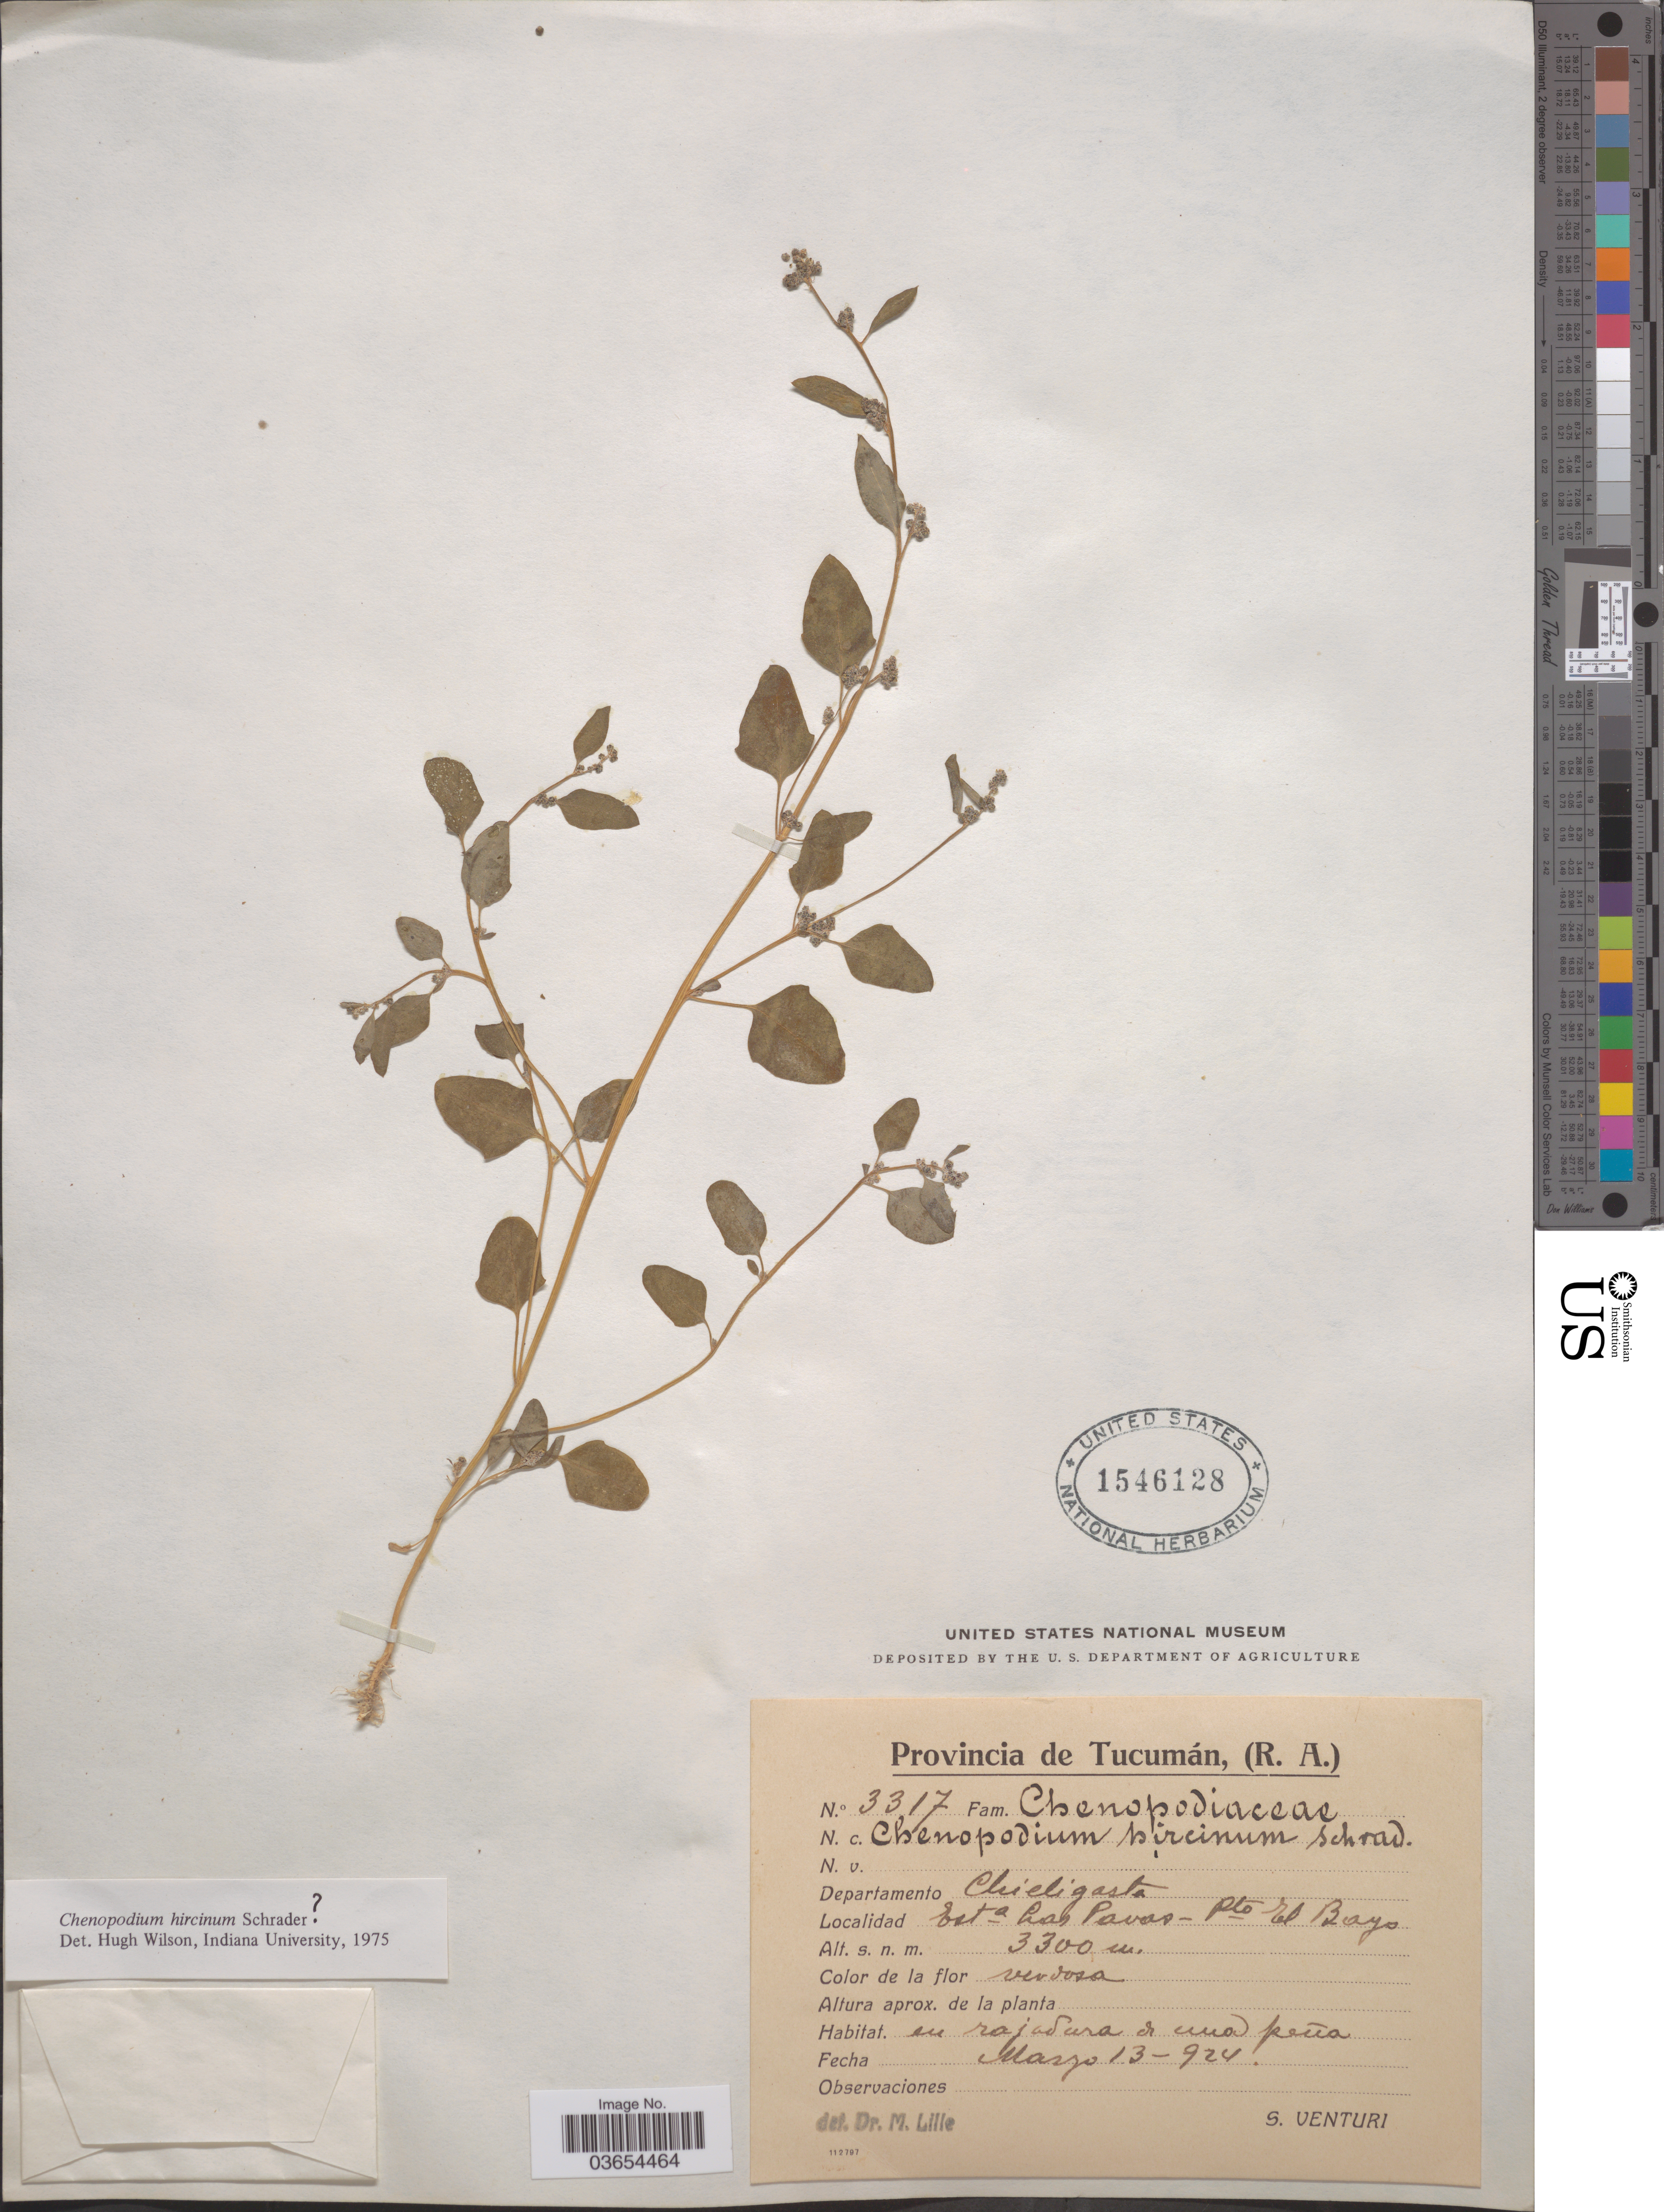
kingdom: Plantae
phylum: Tracheophyta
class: Magnoliopsida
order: Caryophyllales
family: Amaranthaceae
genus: Chenopodium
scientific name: Chenopodium hircinum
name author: Schrad.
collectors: S. Venturi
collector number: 3317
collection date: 1924-03-13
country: Argentina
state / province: Tucuman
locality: Departamento Chicligasta. Esta Las Pavas-Pto El Bayo.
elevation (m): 3300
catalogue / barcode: US 1546128